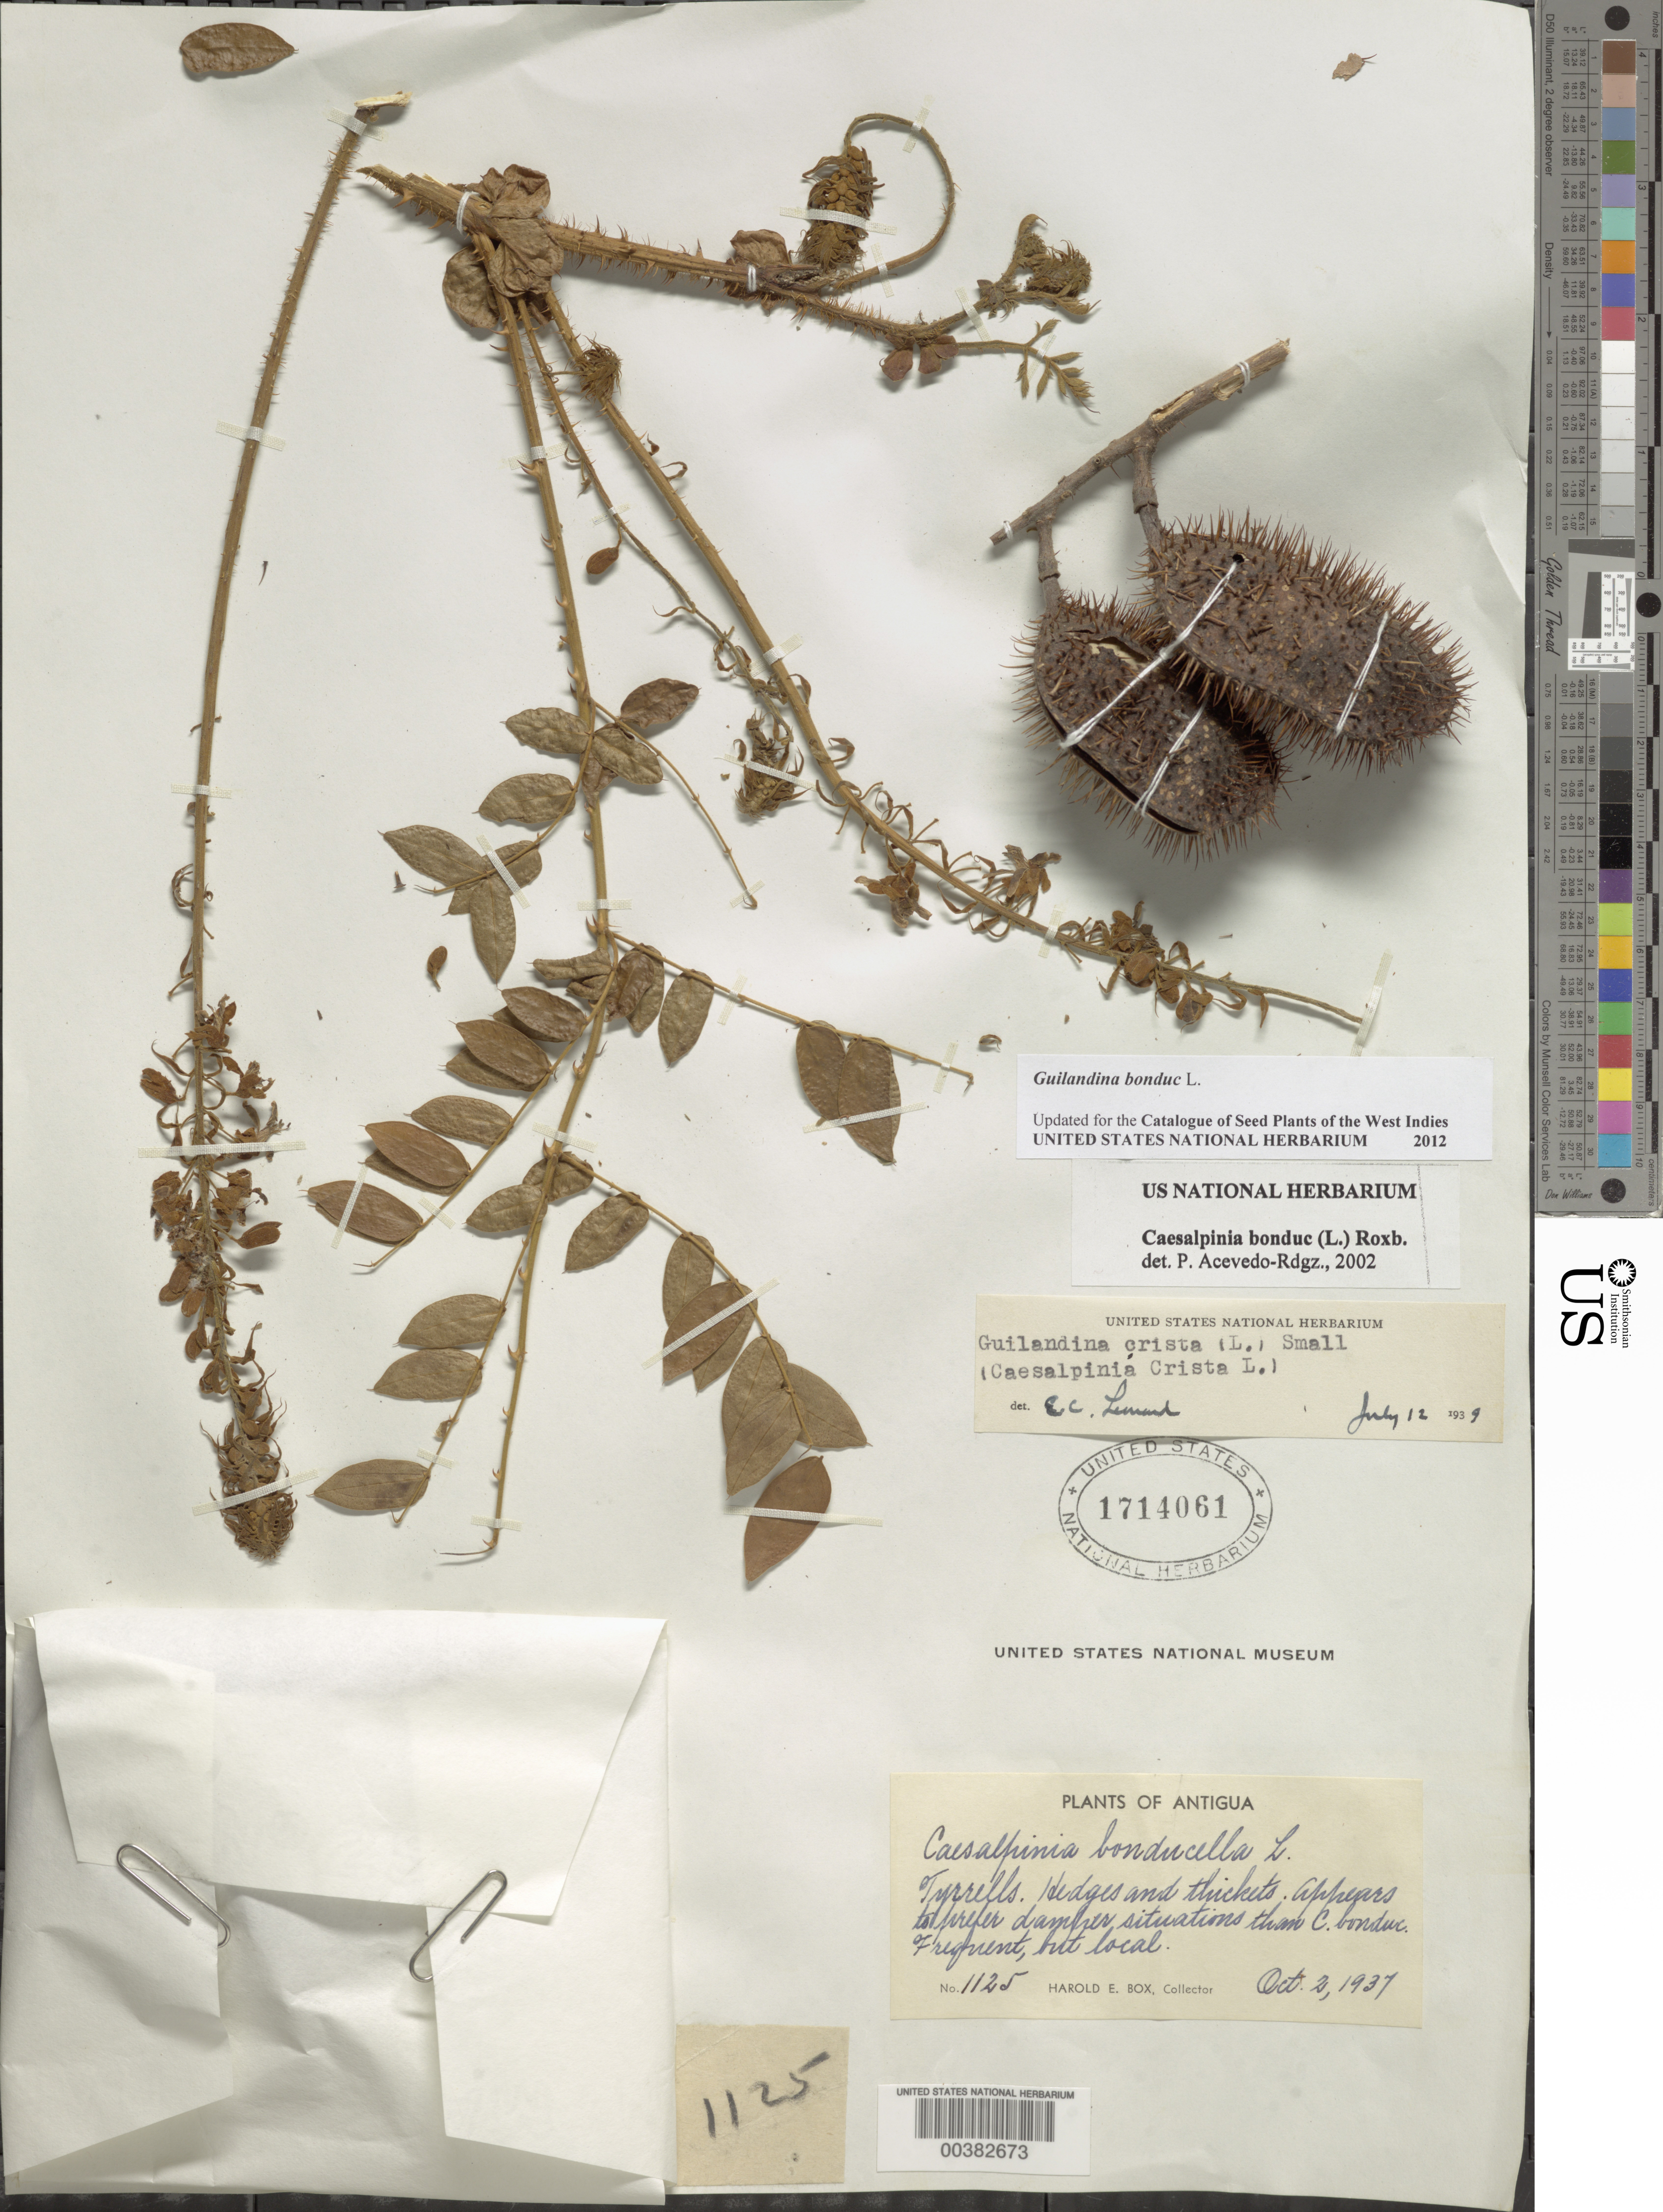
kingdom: Plantae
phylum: Tracheophyta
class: Magnoliopsida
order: Fabales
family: Fabaceae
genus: Guilandina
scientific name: Guilandina bonduc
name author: L.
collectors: H. E. Box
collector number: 1125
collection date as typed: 02 Oct 1937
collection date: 1937-10-02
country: Antigua and Barbuda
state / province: Saint Paul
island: Antigua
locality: Tyrrells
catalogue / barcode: US 1714061